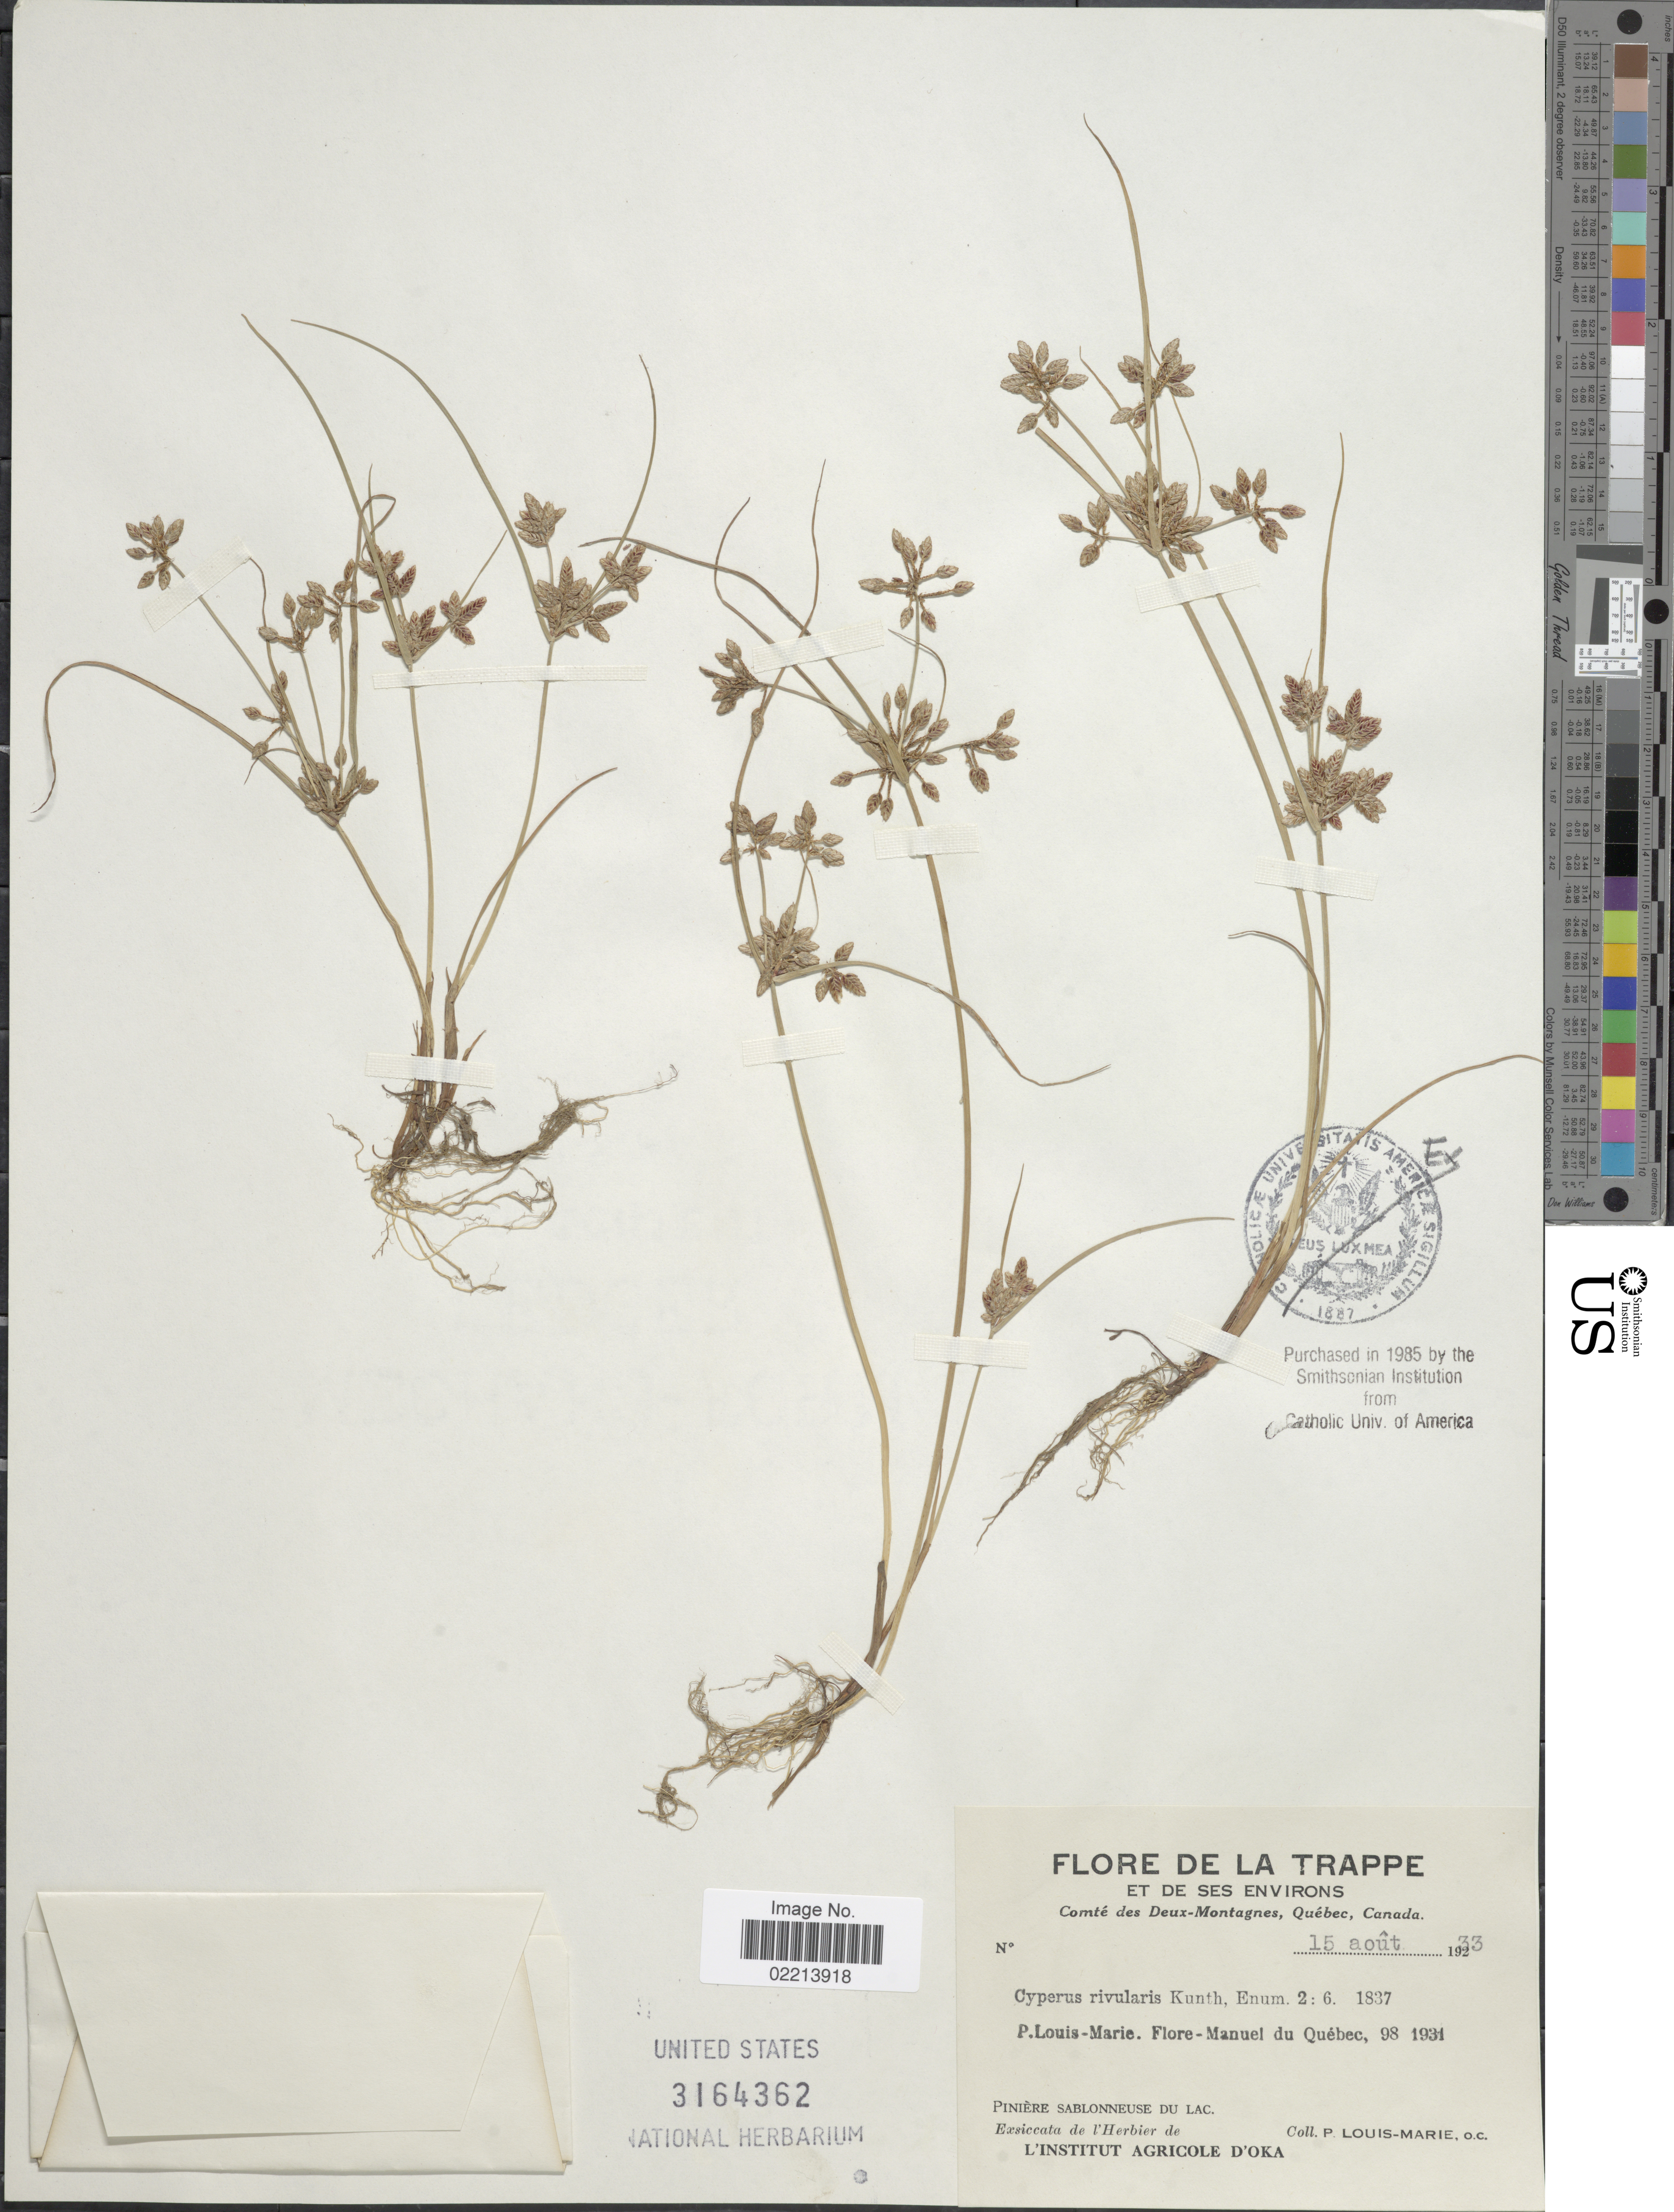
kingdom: Plantae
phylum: Tracheophyta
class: Liliopsida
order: Poales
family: Cyperaceae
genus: Cyperus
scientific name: Cyperus bipartitus Torr.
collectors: L.-M. LaLonde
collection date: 1933-08-15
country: Canada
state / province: Quebec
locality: De La Trappe et de Ses Environs. Comte des Deux-Montagnes. Piniere sablonneuse du Lac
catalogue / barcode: US 3164362